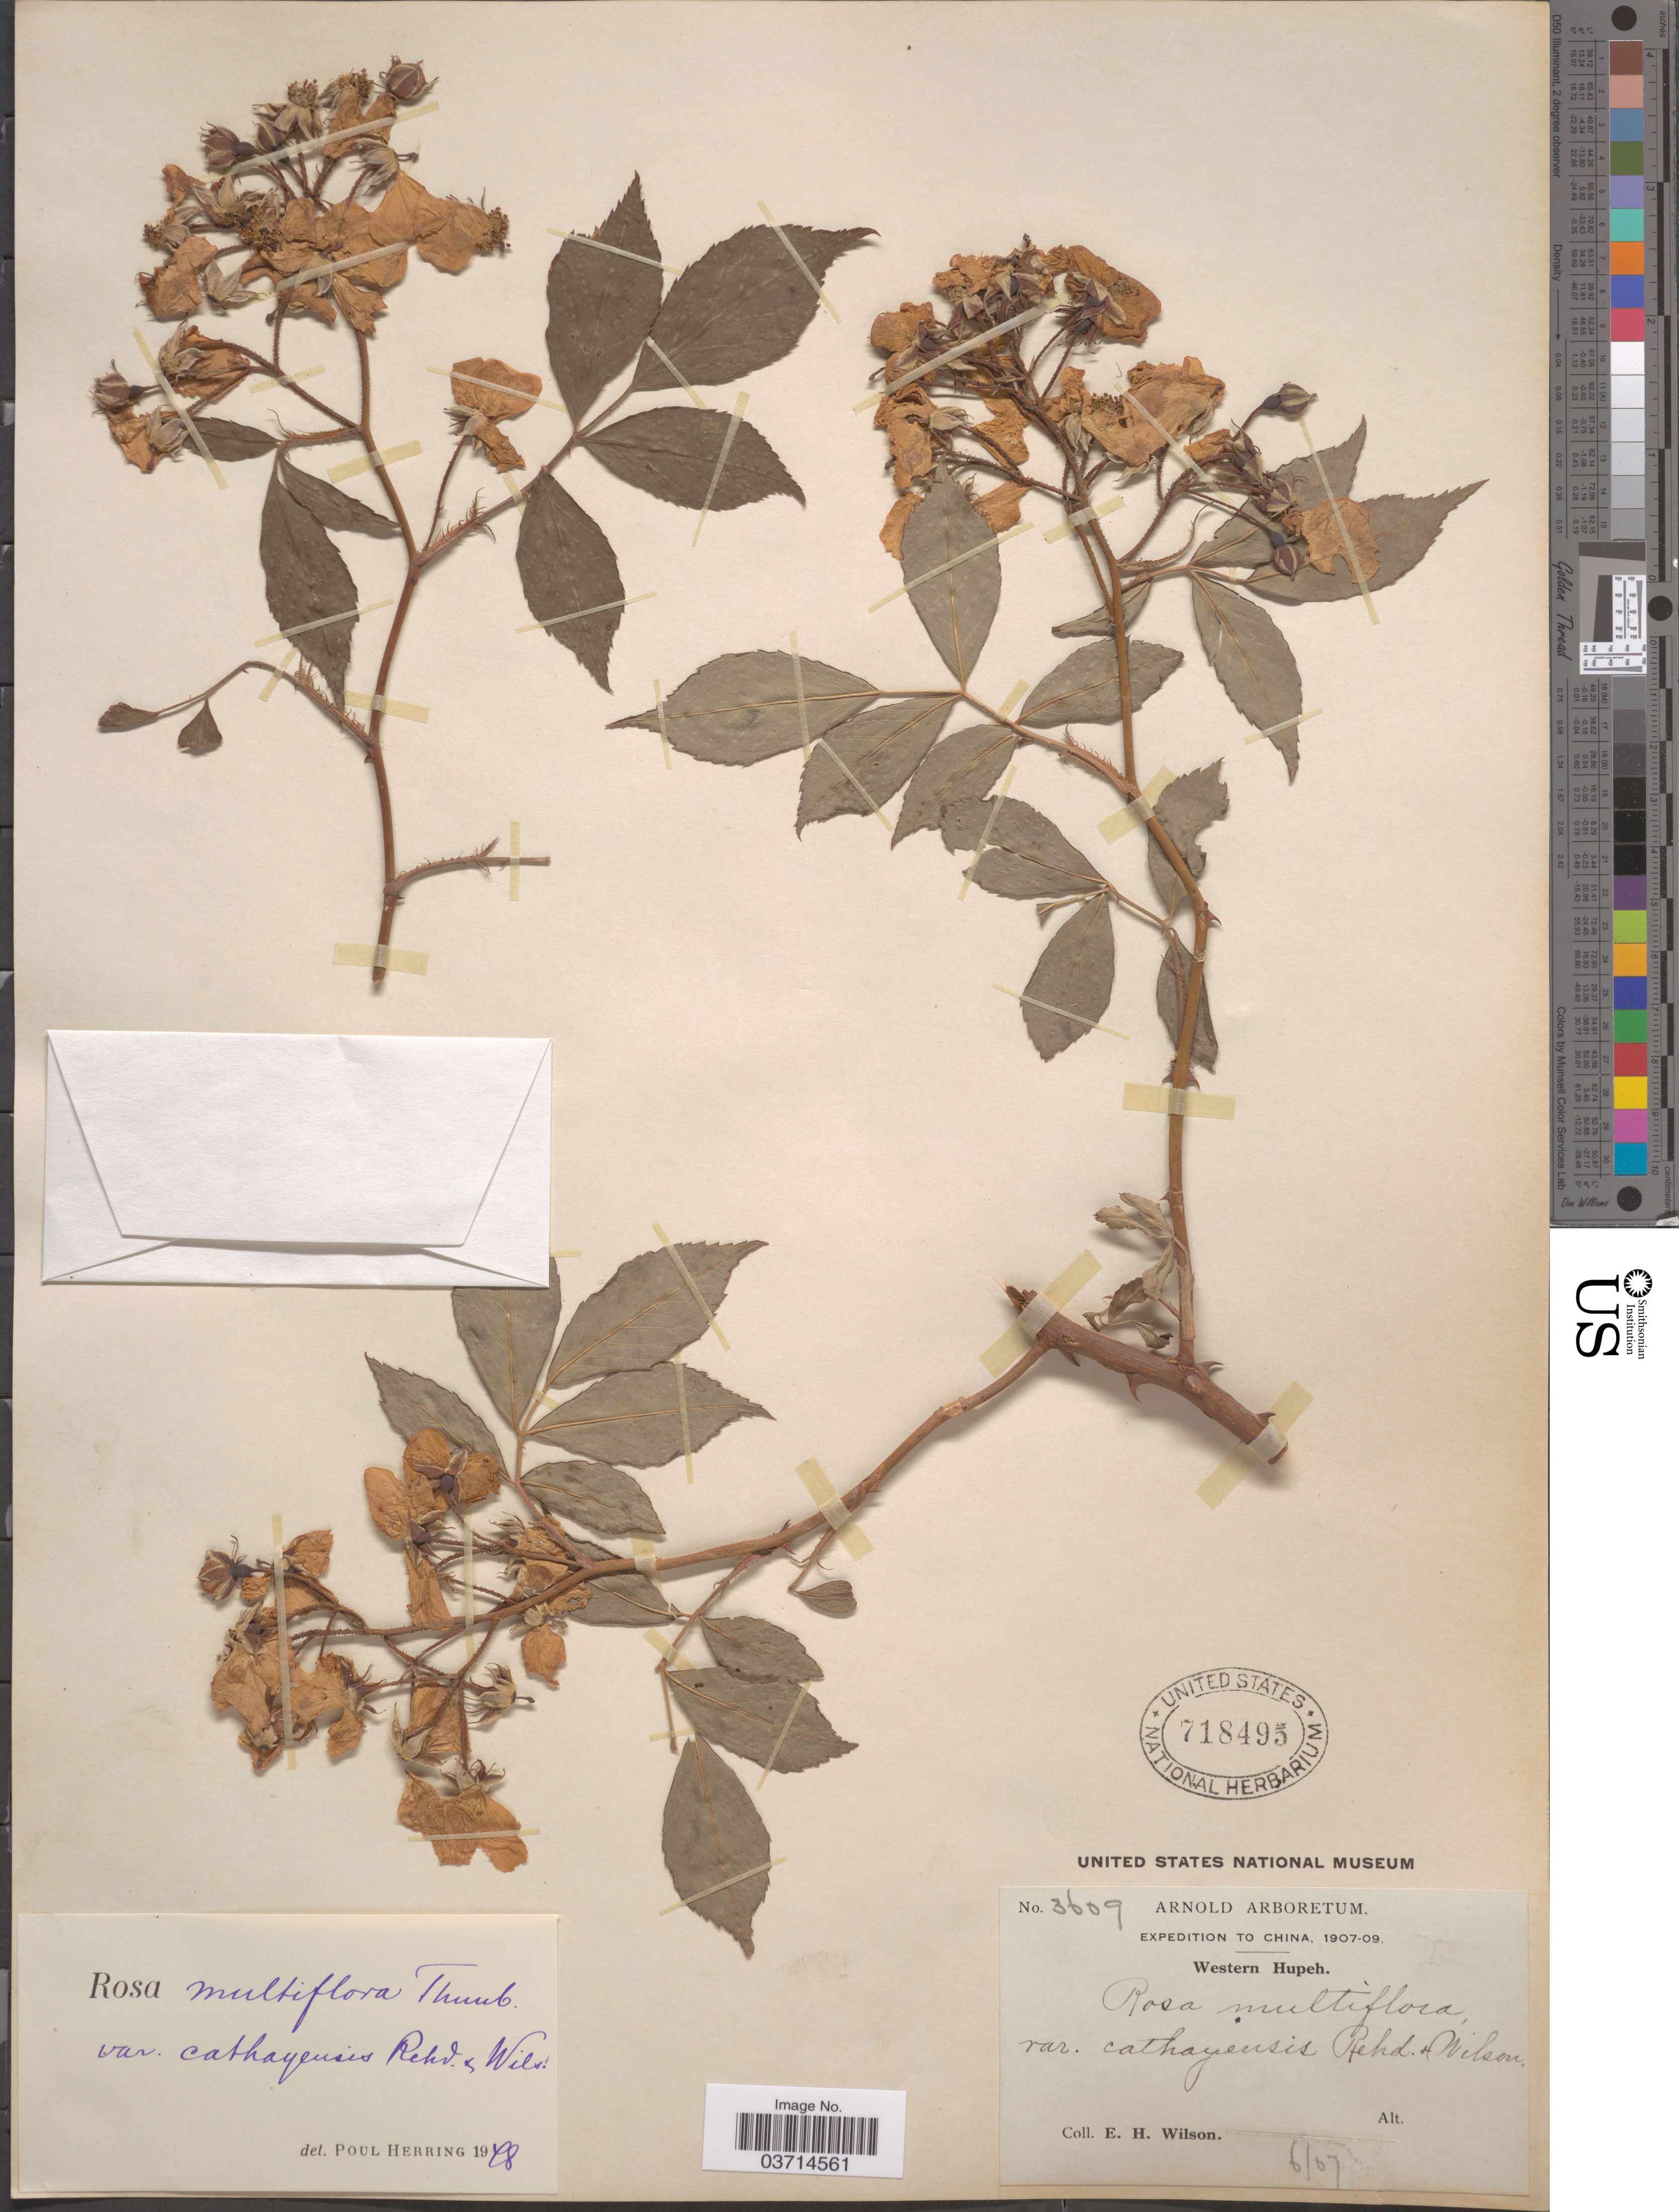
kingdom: Plantae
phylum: Tracheophyta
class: Magnoliopsida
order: Rosales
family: Rosaceae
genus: Rosa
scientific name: Rosa multiflora var. cathayensis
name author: Rehder & E.H. Wilson in Sarg.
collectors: E. Wilson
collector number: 3609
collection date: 1907-06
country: China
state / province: Hubei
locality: Western Hupeh.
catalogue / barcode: US 718495